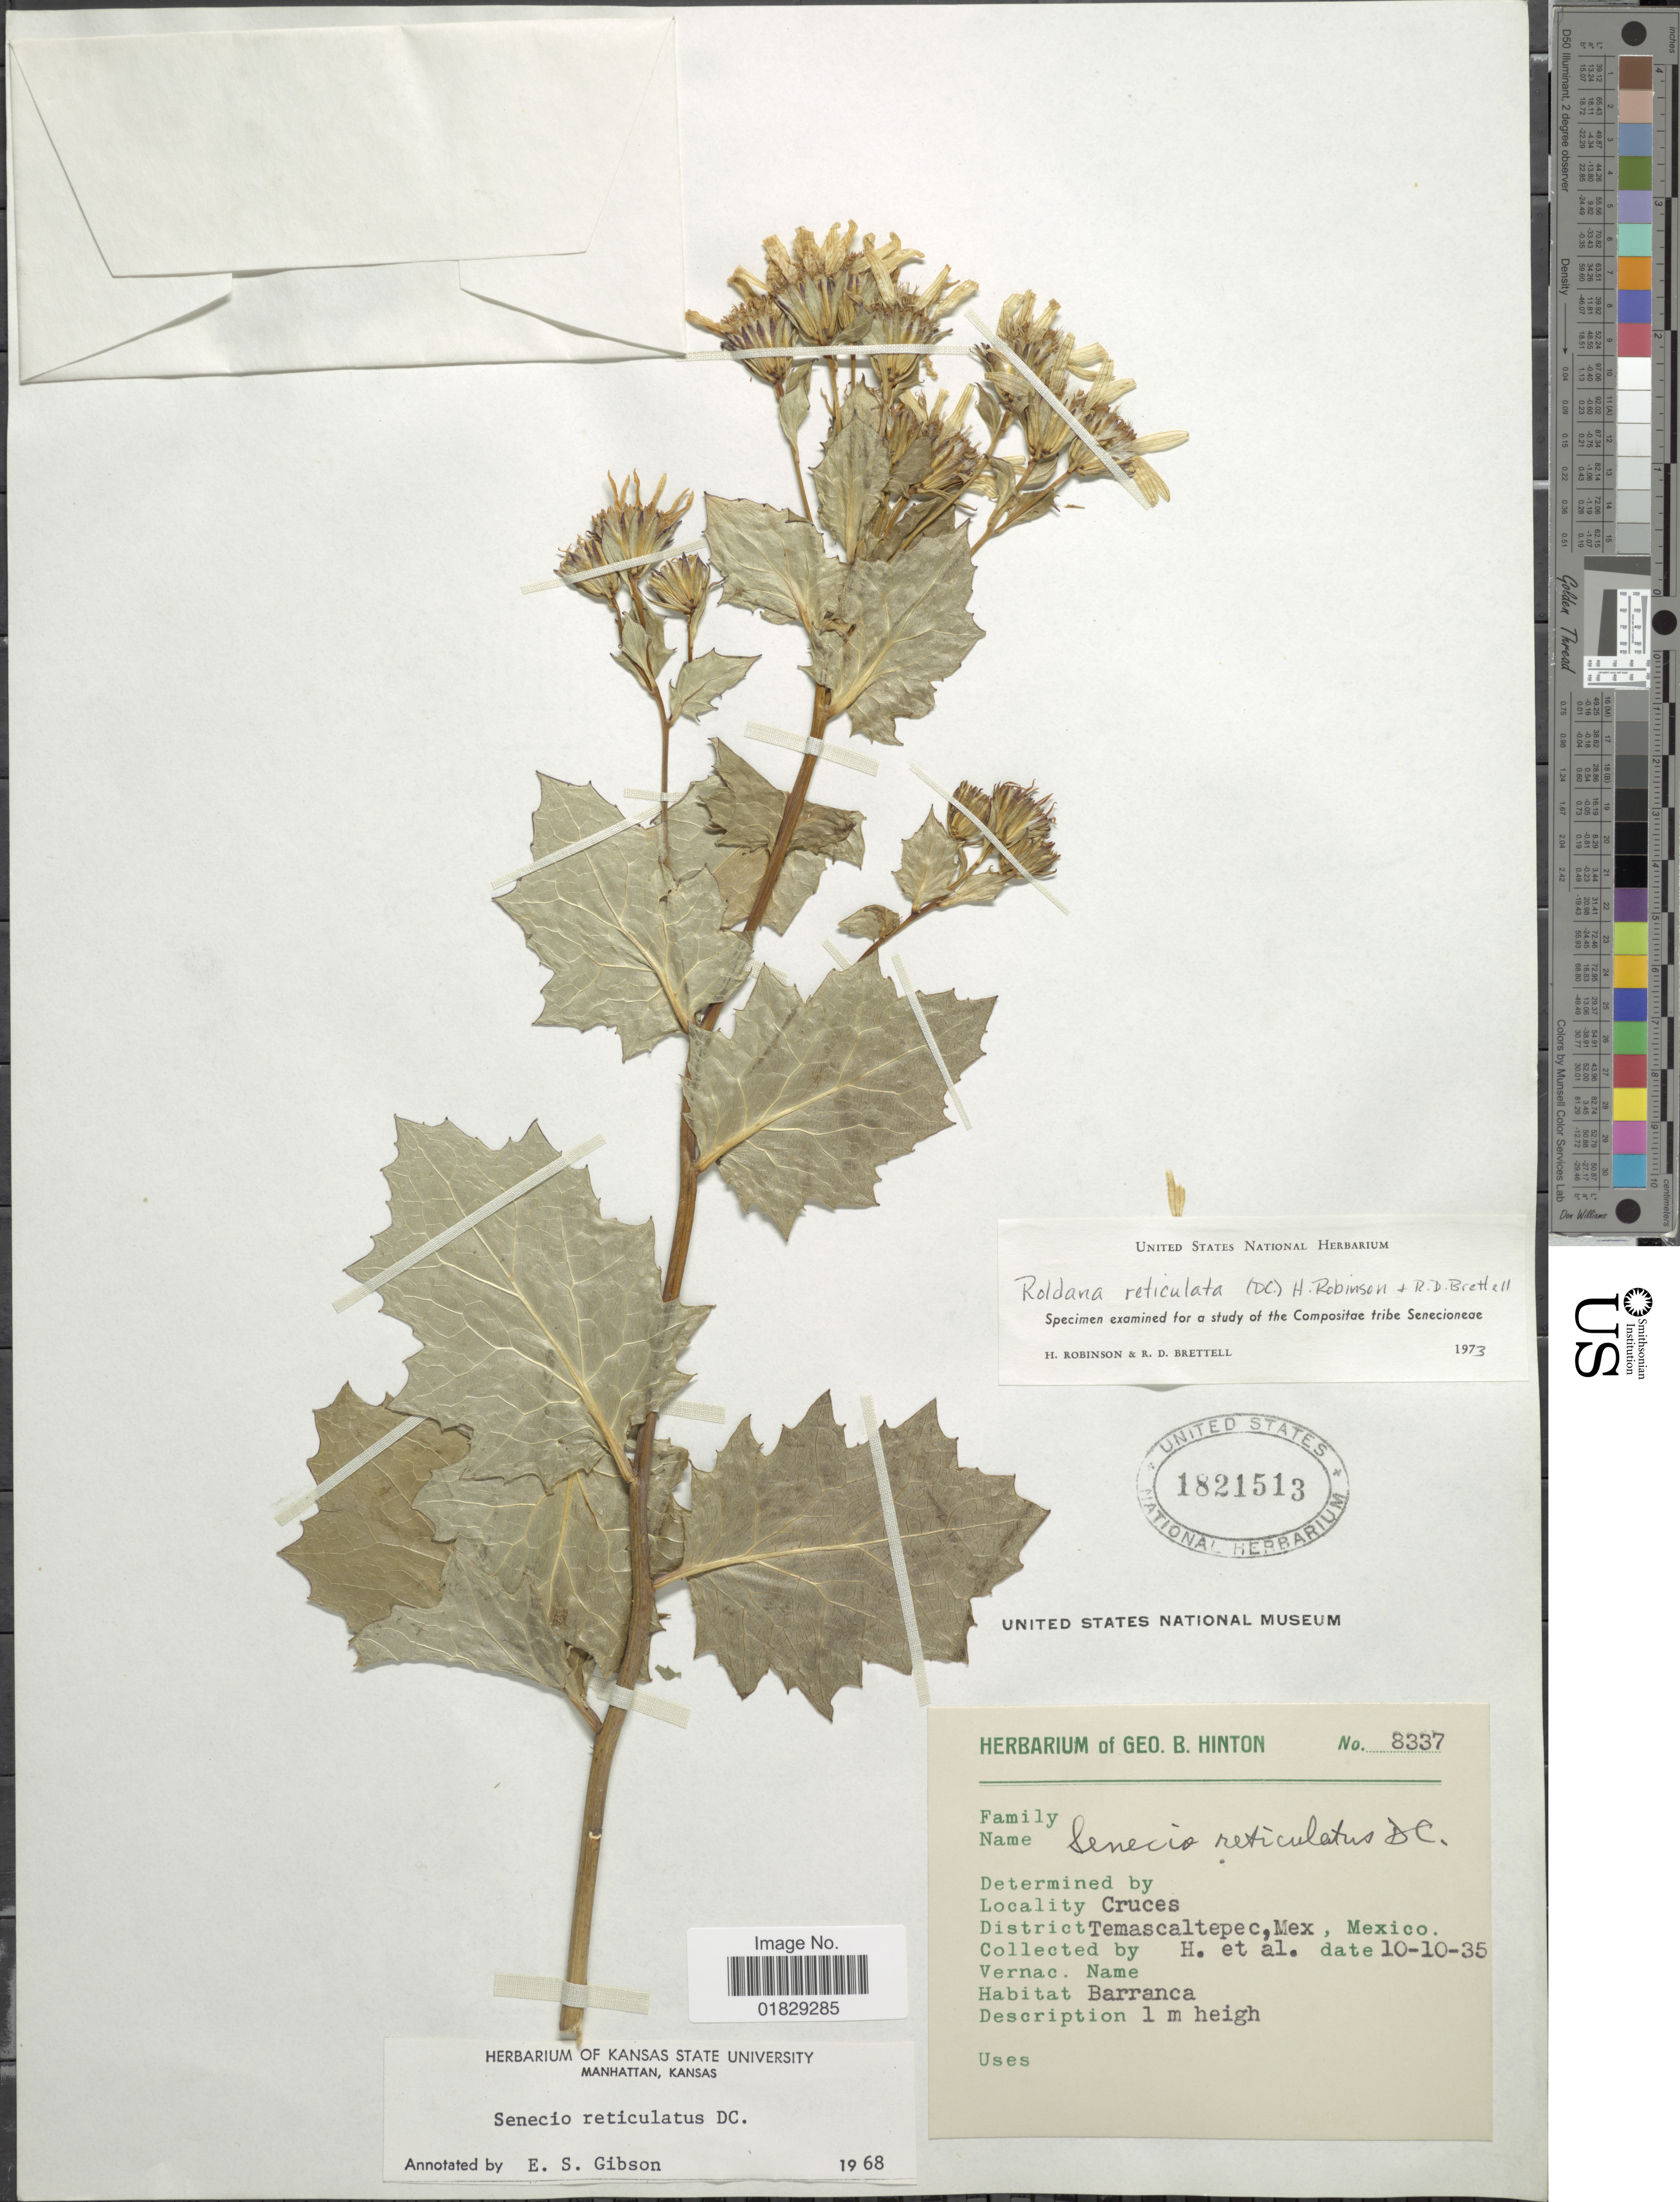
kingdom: Plantae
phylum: Tracheophyta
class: Magnoliopsida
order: Asterales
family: Asteraceae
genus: Roldana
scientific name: Roldana reticulata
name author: (DC.) H. Rob. & Brettell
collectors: G. B. Hinton & et al.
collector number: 8337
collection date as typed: Transcribed d/m/y: 10/10/35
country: Mexico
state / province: México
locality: Cruces. District Temascaltepec, Mex, Mexico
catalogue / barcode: US 1821513